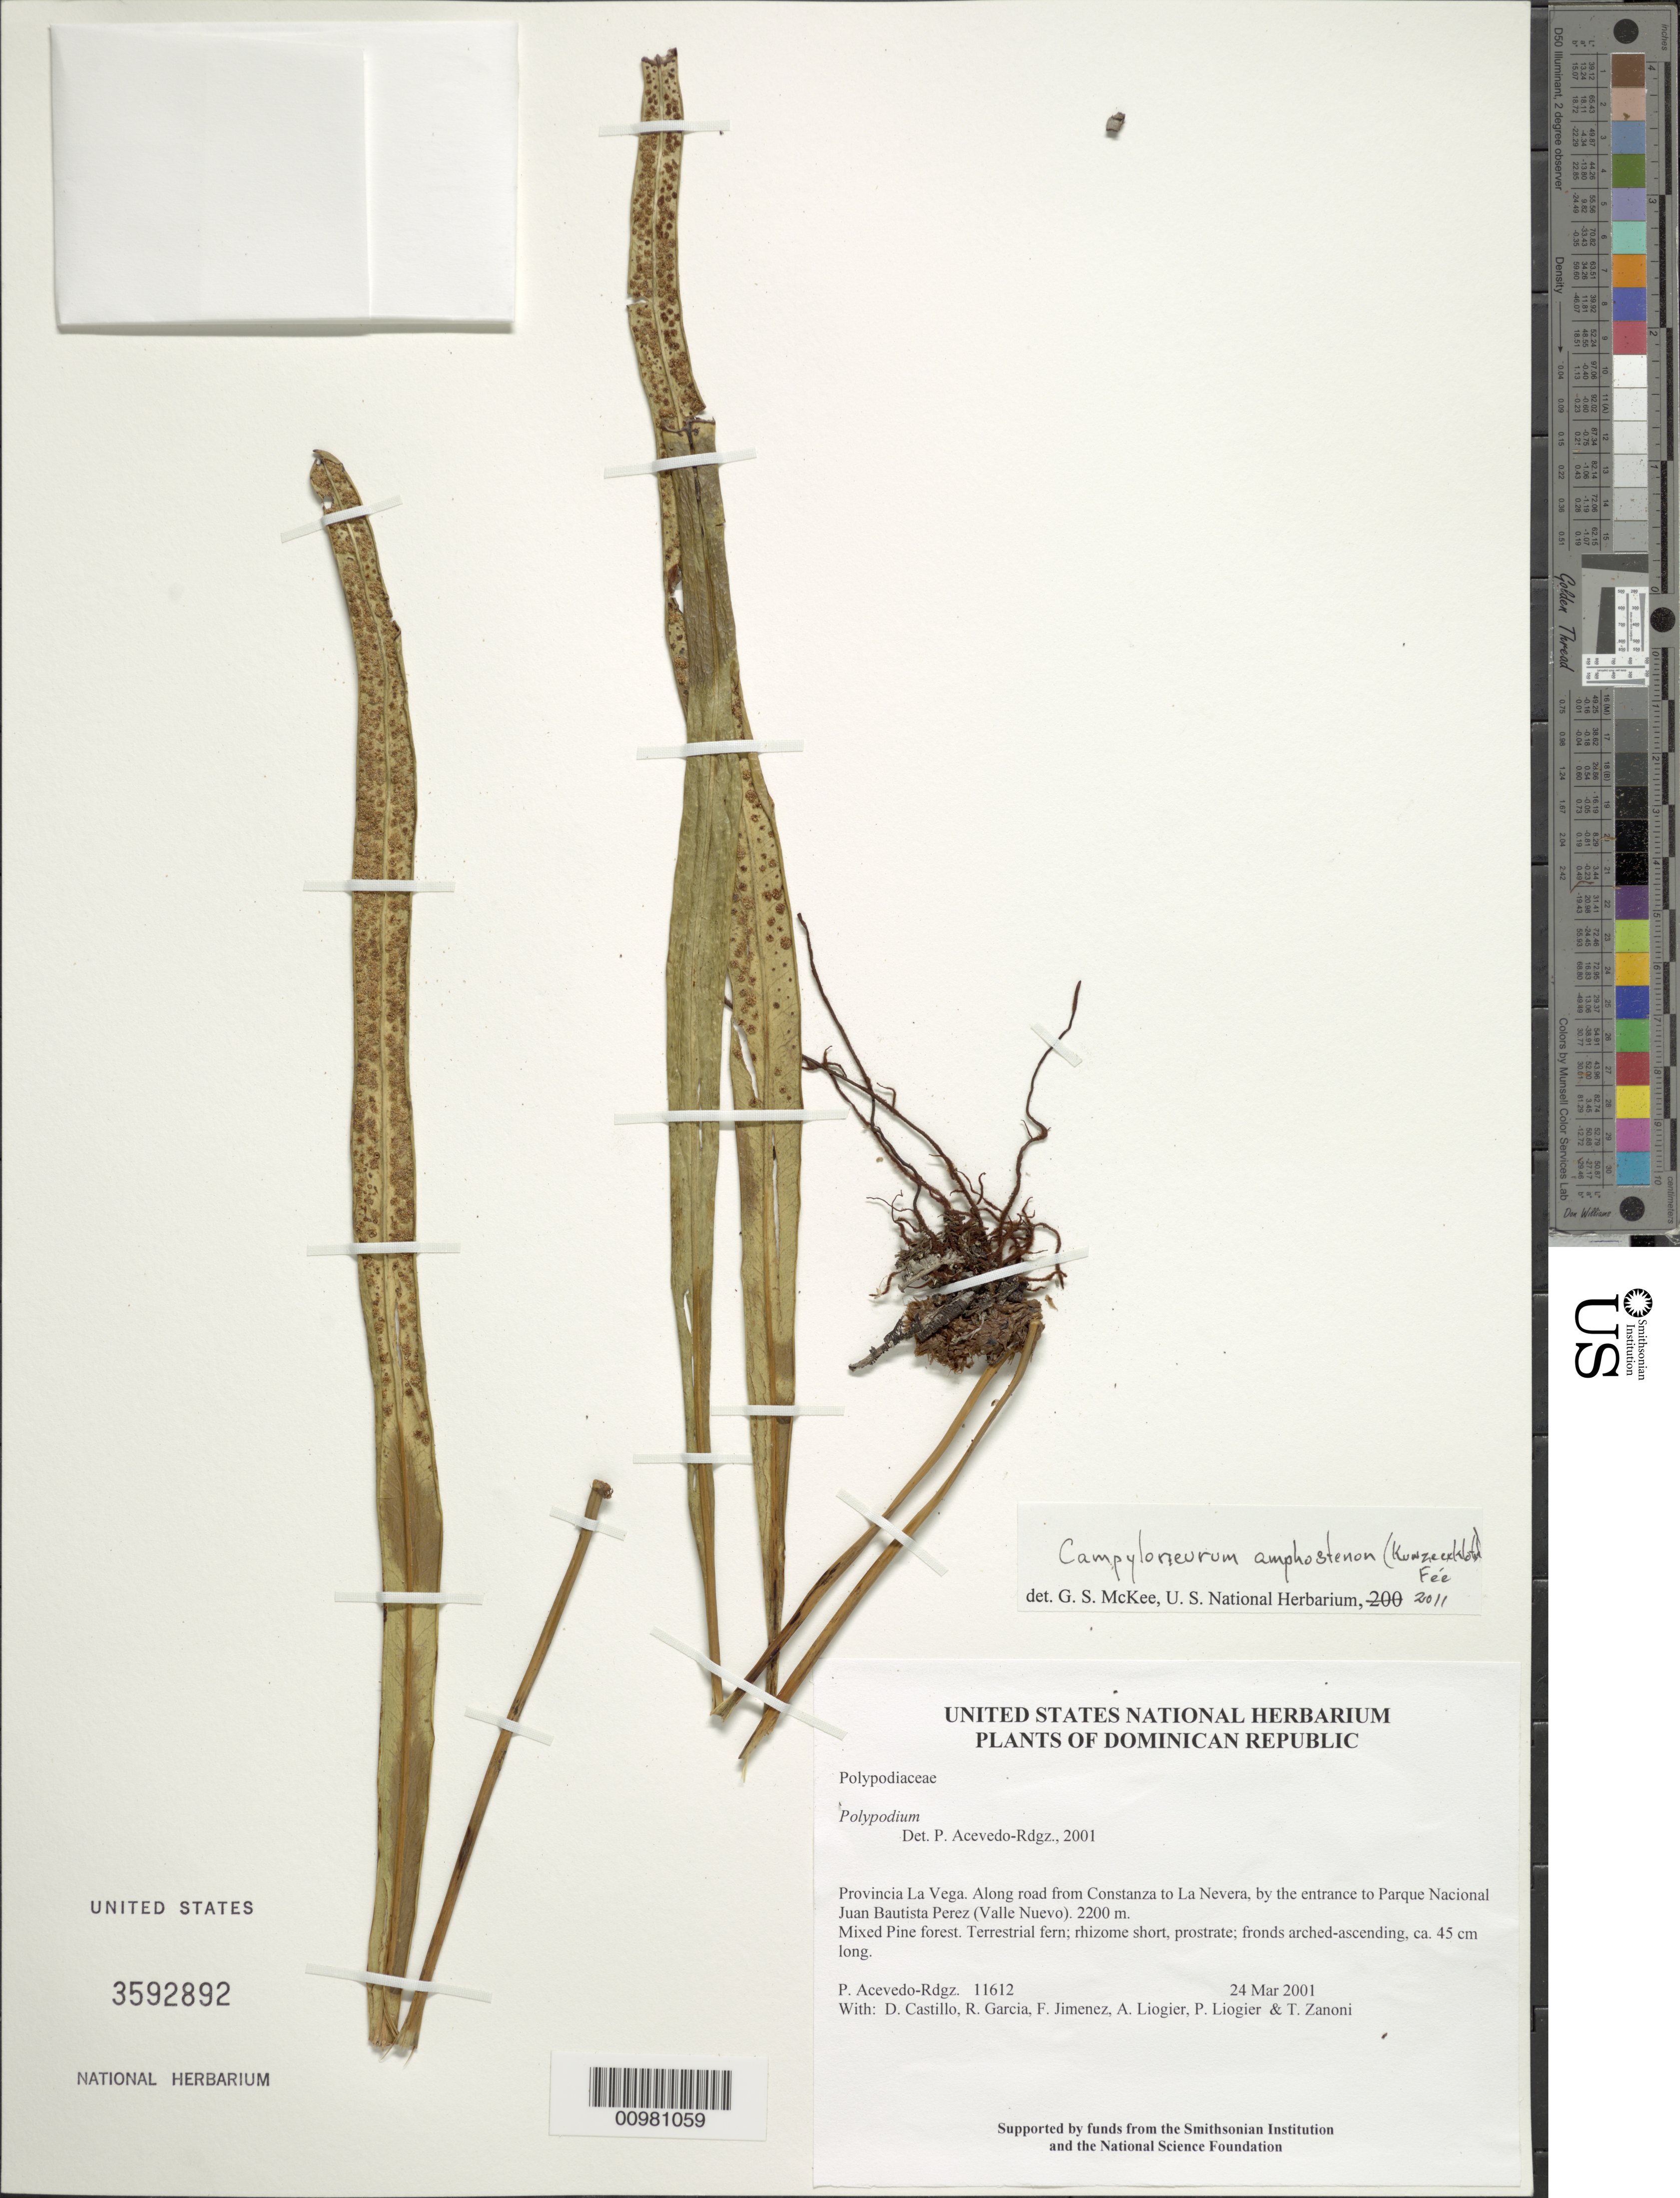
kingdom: Plantae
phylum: Tracheophyta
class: Polypodiopsida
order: Polypodiales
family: Polypodiaceae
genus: Campyloneurum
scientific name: Campyloneurum amphostenon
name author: (Kunze ex Klotzsch) Fée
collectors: P. Acevedo-Rodr., D. Castillo, R. G. García, F. Jimenez, A. H. Liogier, M. P. Liogier & T. A. Zanoni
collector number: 11612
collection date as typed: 24 Mar 2001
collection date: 2001-03-24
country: Dominican Republic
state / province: La Vega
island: Hispaniola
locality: Along road from Constanza to La Nevera, by the entrance to Parque Nacional Juan Bautista Perez (Valle Nuevo).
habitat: Mixed Pine forest.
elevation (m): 2200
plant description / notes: US, NY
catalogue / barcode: US 3592892